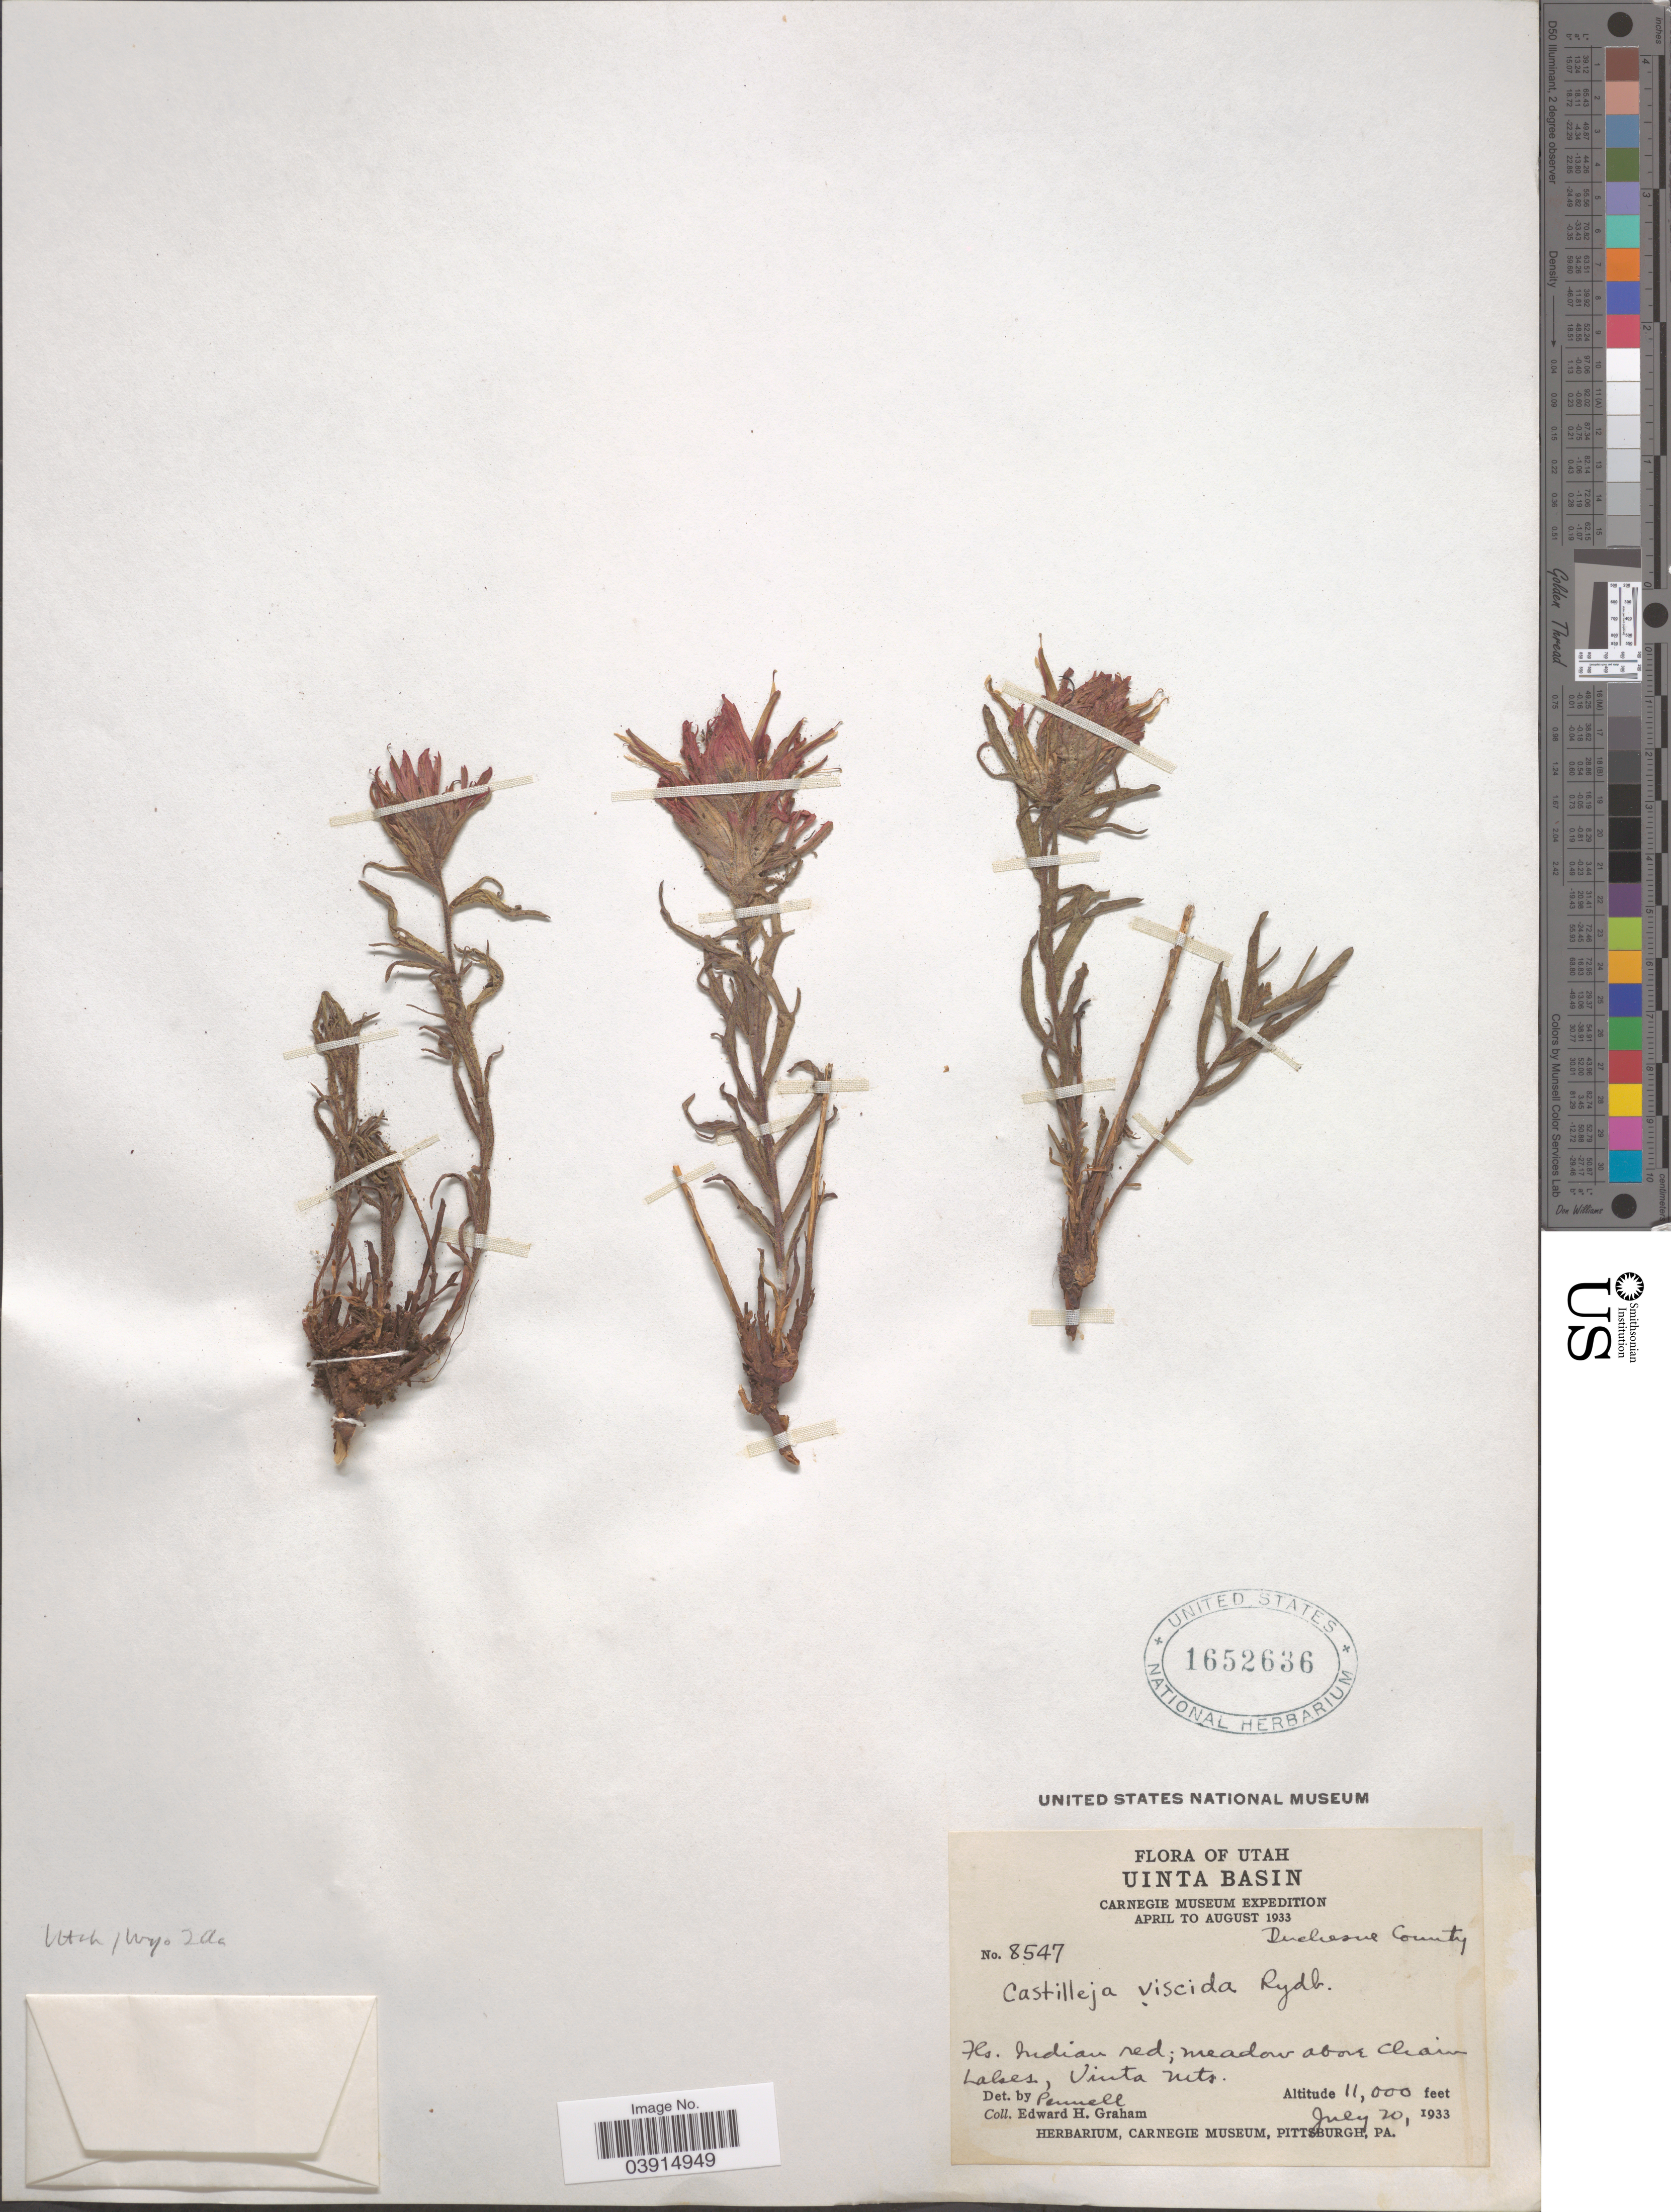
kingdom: Plantae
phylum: Tracheophyta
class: Magnoliopsida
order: Lamiales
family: Orobanchaceae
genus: Castilleja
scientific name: Castilleja sp.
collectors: E. H. Graham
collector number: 8547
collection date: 1933-07-20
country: United States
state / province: Utah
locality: Uinta Basin. Duchesne County. Meadow about drain Lakes, Uinta Mts.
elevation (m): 3353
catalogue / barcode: US 1652636